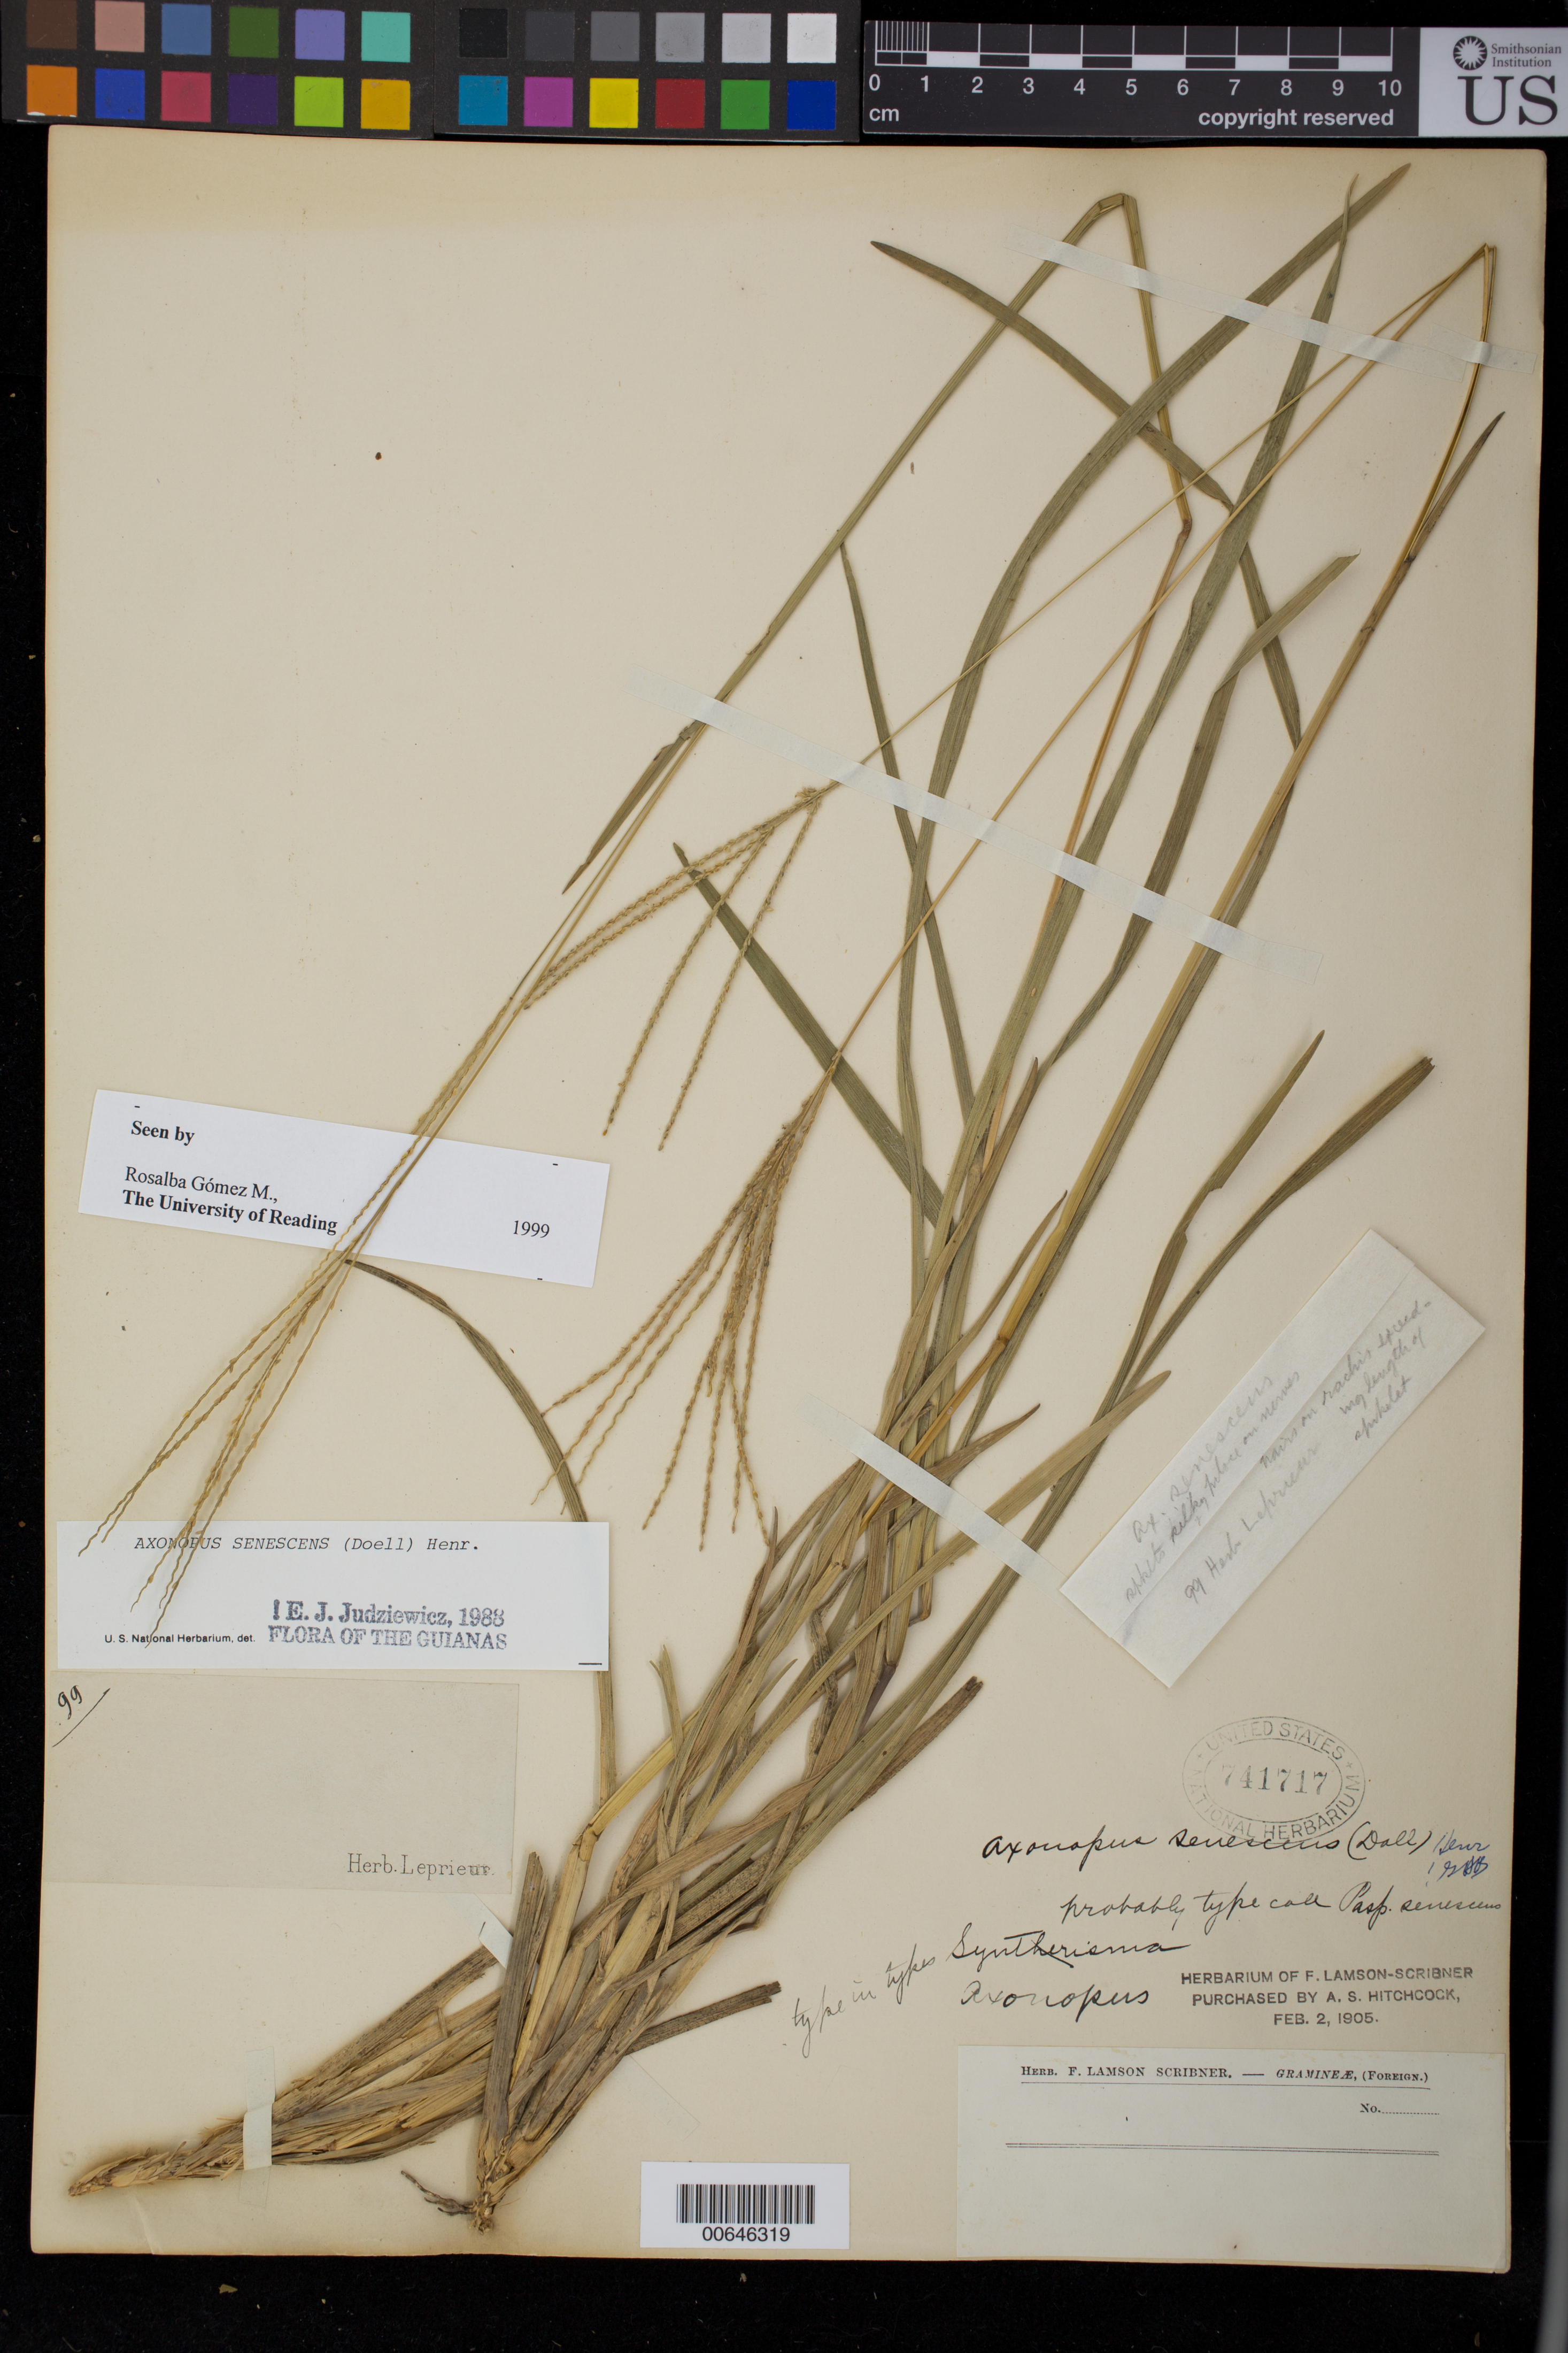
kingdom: Plantae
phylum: Tracheophyta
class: Liliopsida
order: Poales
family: Poaceae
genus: Paspalum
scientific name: Paspalum senescens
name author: Döll in Mart.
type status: Possible Type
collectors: F. M. R. Leprieur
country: French Guiana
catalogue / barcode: US 741717